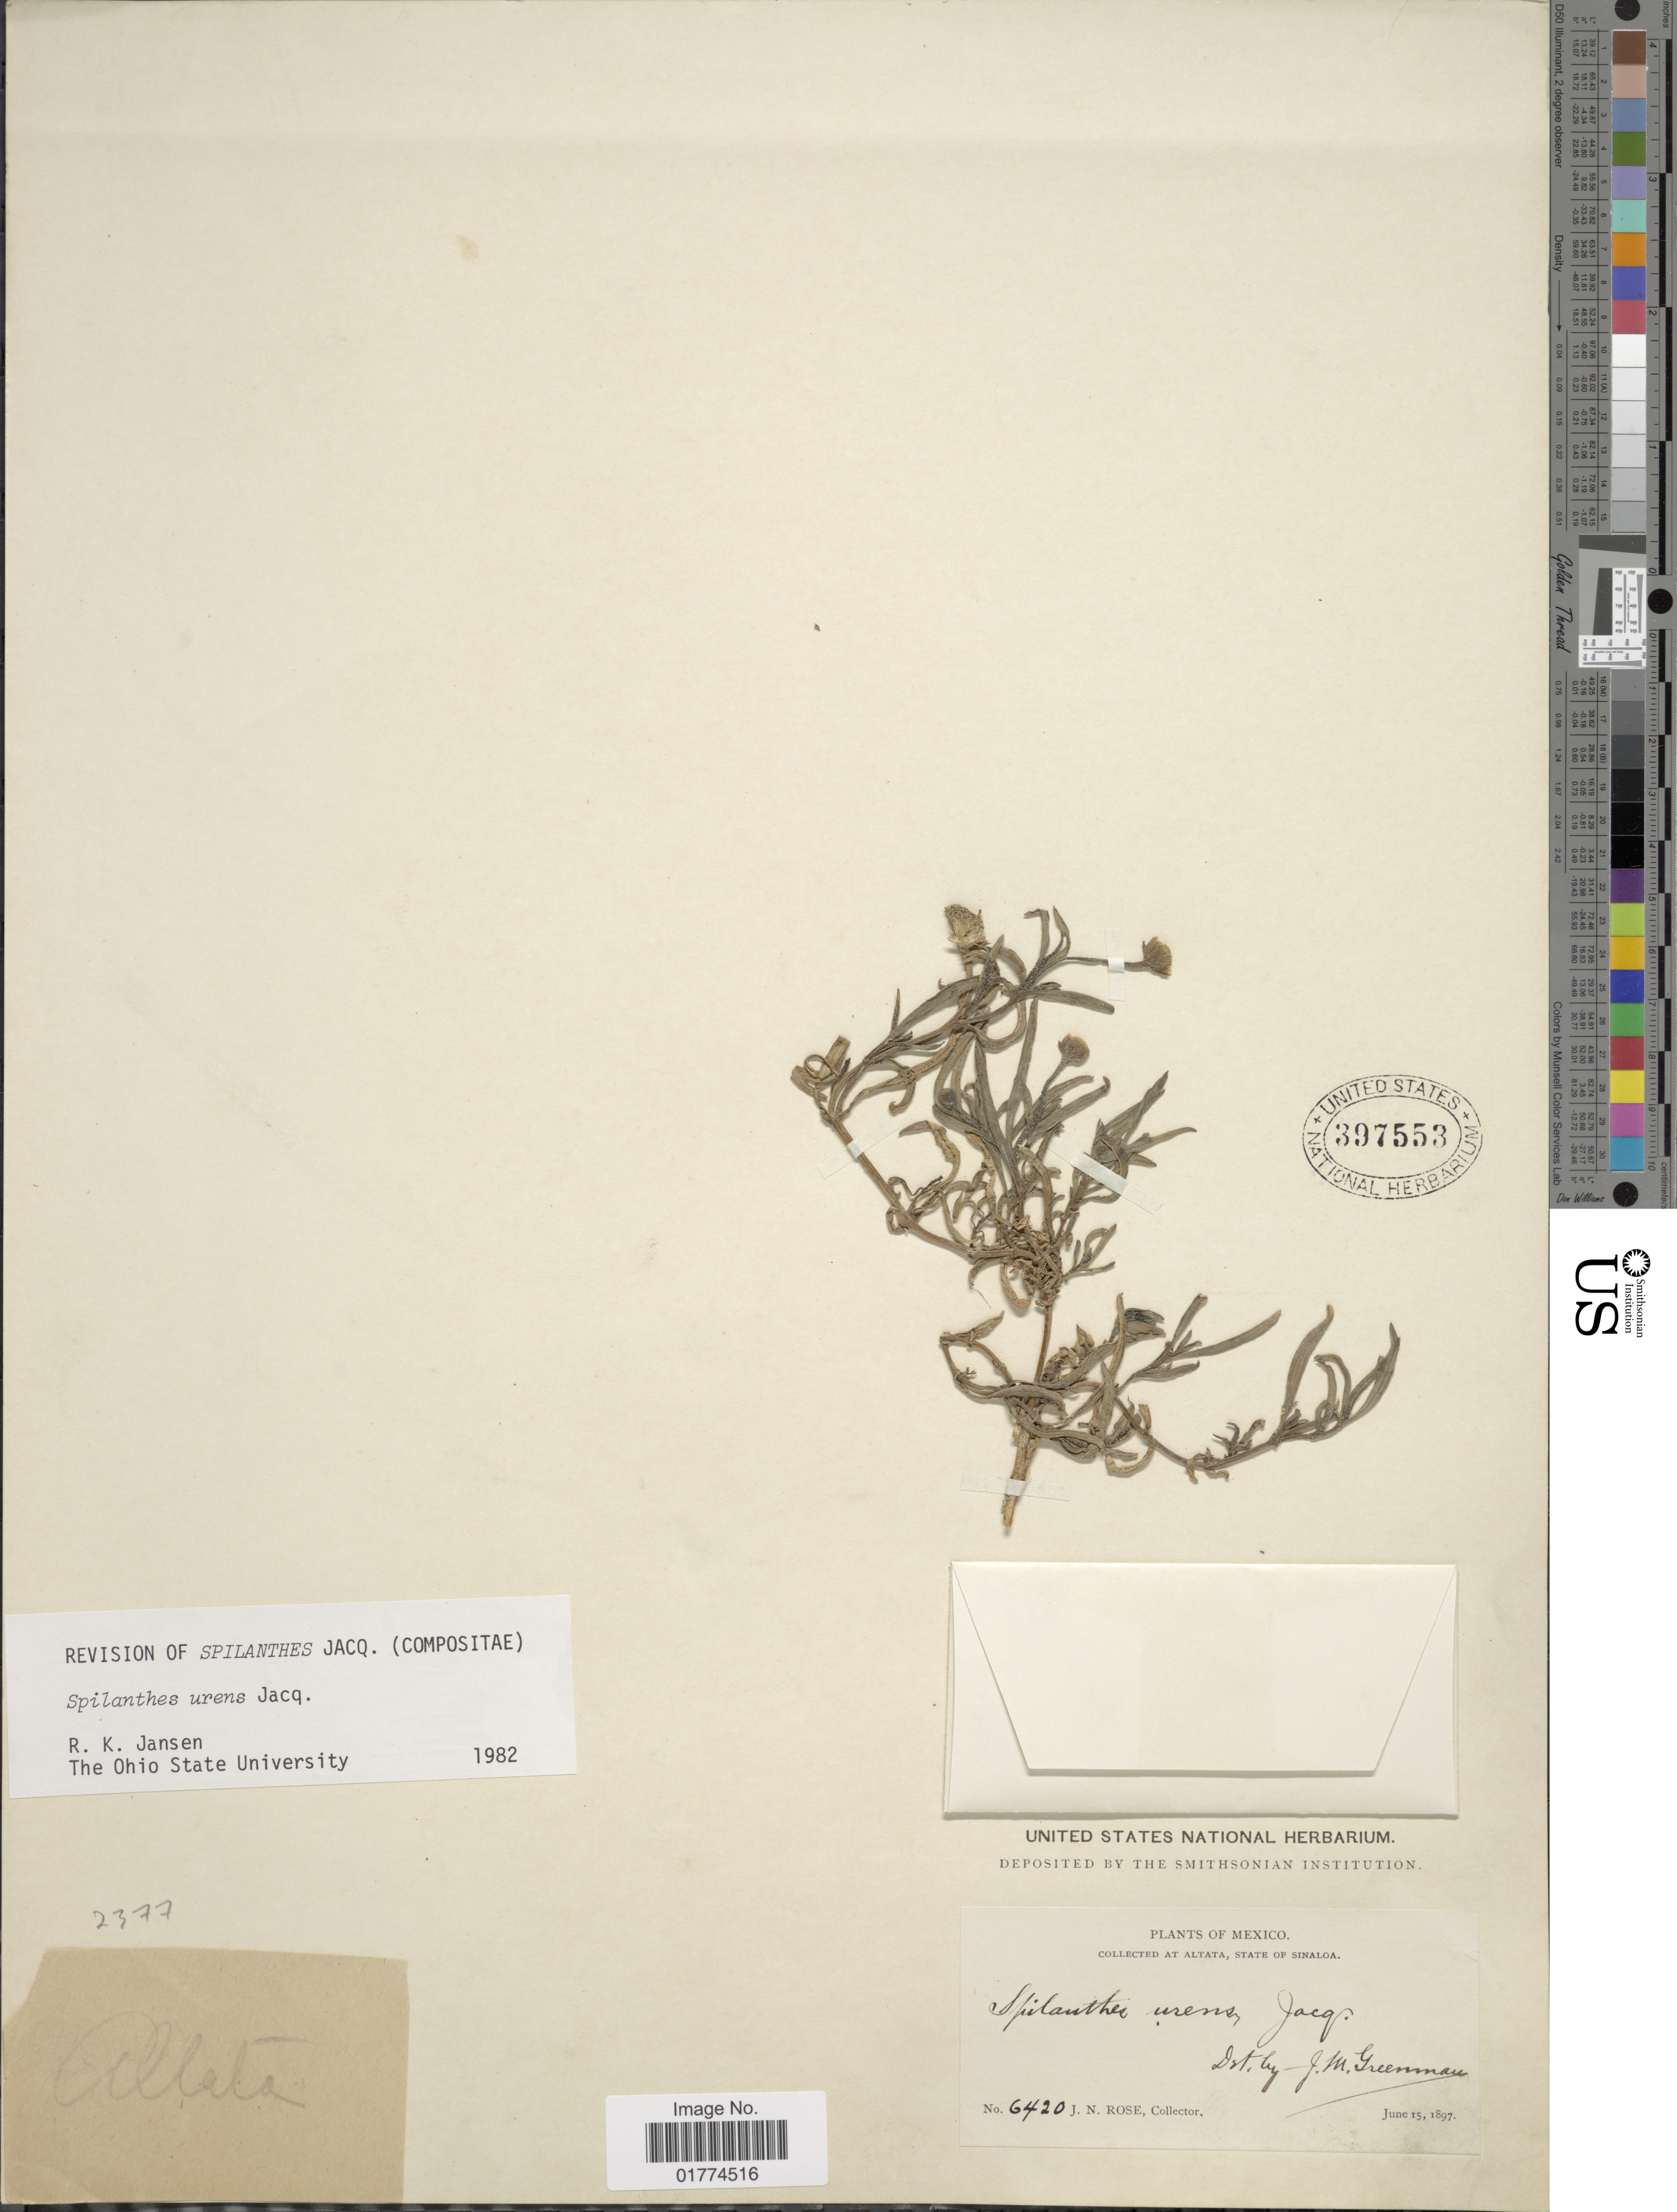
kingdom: Plantae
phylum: Tracheophyta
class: Magnoliopsida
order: Asterales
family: Asteraceae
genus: Spilanthes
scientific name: Spilanthes urens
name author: Jacq.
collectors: J. N. Rose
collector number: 6420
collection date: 1897-06-15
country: Mexico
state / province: Sinaloa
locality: Altata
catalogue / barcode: US 397553